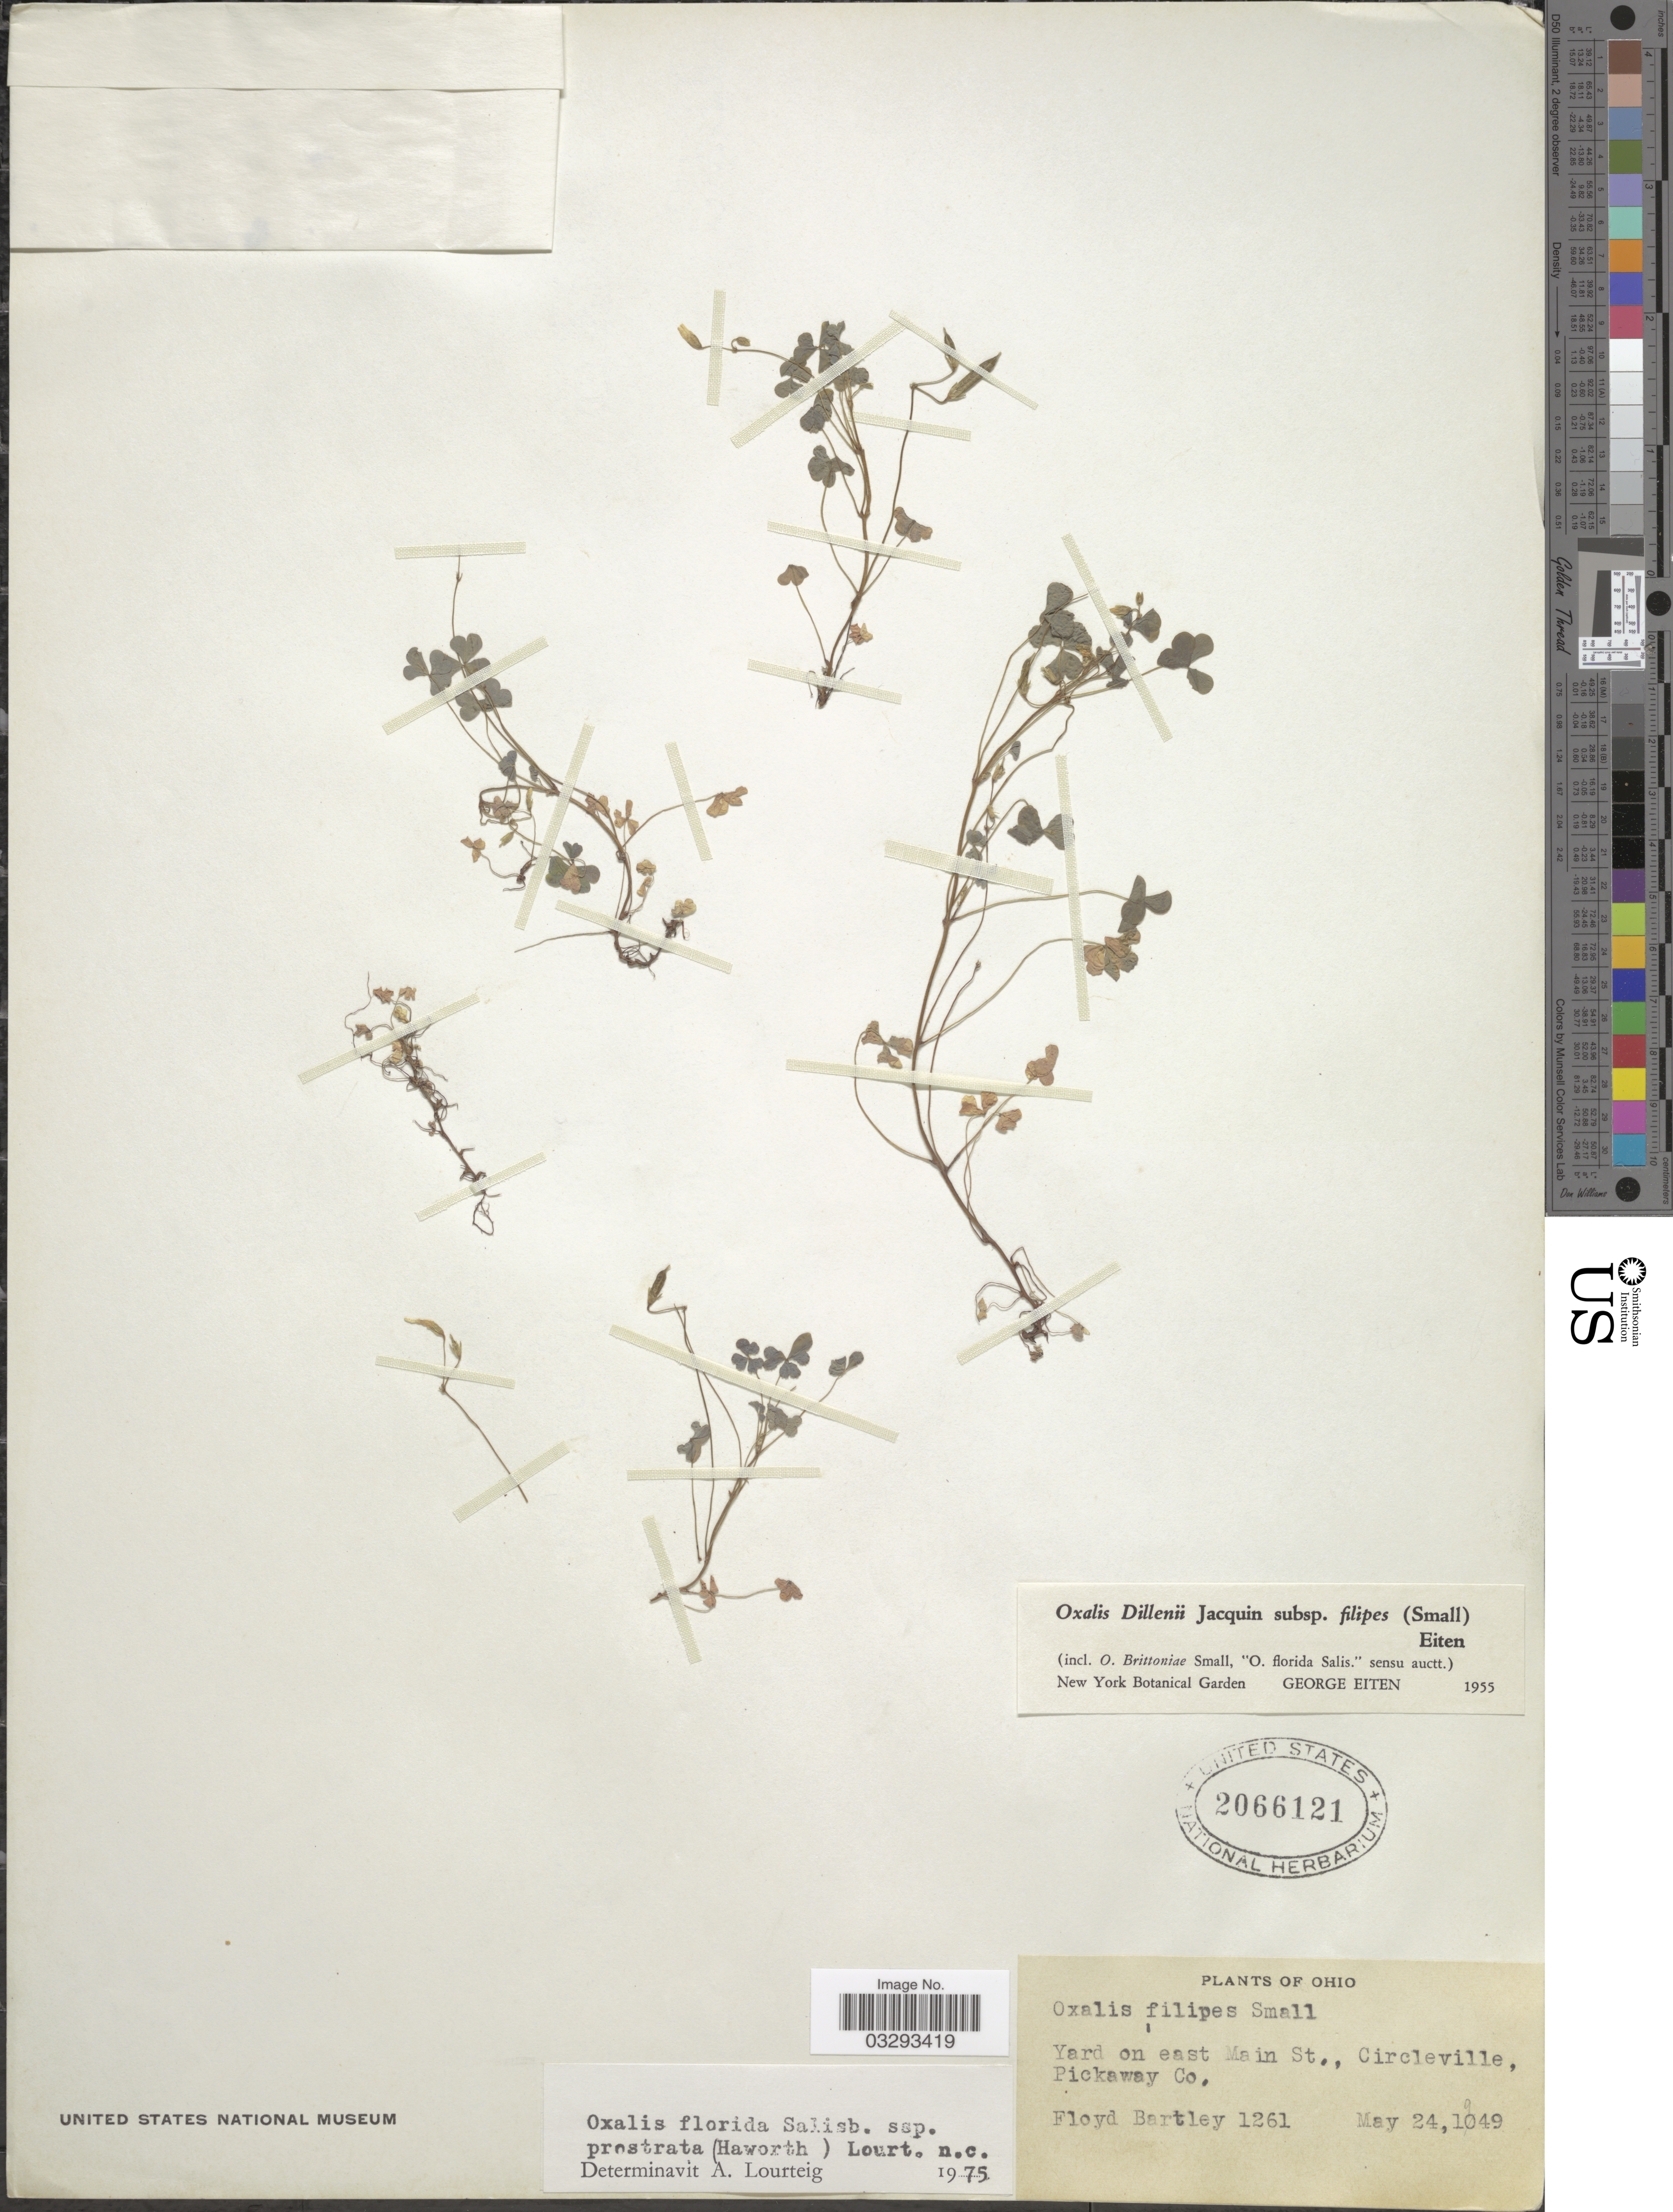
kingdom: Plantae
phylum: Tracheophyta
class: Magnoliopsida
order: Oxalidales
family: Oxalidaceae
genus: Oxalis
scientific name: Oxalis florida subsp. prostrata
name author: (Haw.) Lourteig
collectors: F. Bartley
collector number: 1261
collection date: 1949-05-24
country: United States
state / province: Ohio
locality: Yard on east Main St., Circleville, Pickawy Co.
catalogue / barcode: US 2066121